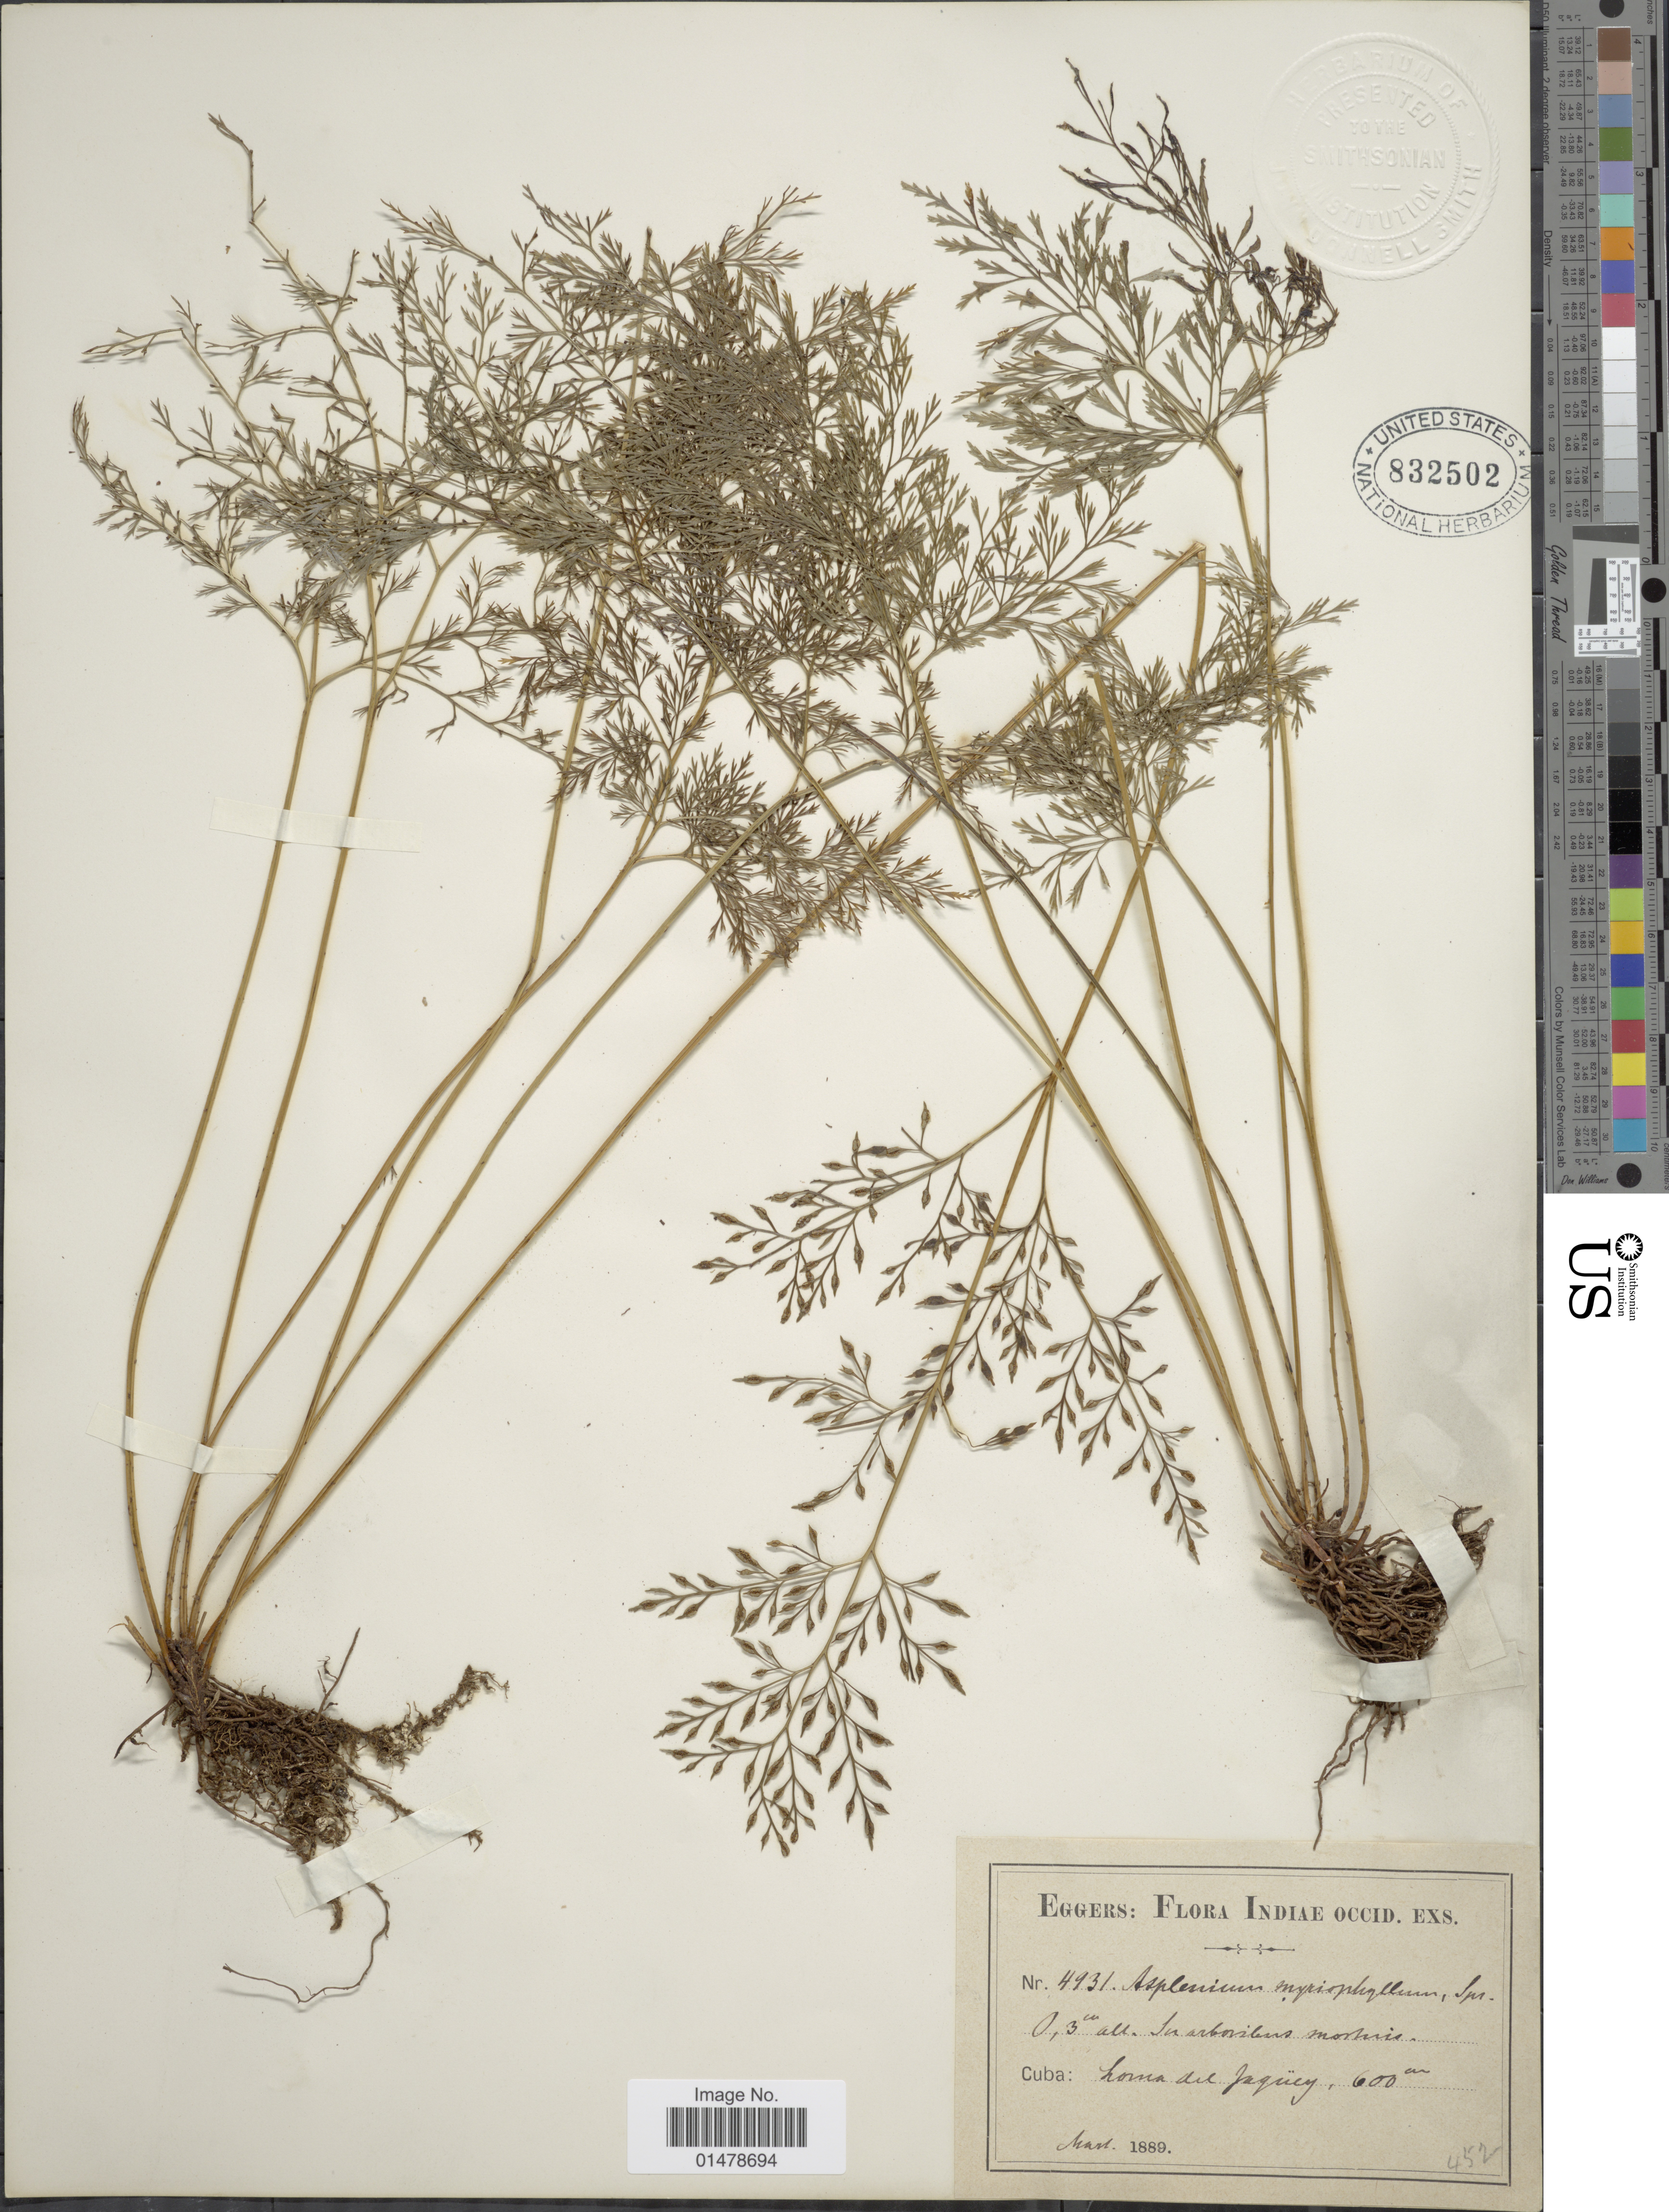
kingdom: Plantae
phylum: Tracheophyta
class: Polypodiopsida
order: Polypodiales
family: Pteridaceae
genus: Pteris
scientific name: Pteris hexagona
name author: (L.) Proctor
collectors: -. Eggers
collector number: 4931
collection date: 1889-03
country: Cuba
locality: Loma del Jaquey.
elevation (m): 600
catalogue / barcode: US 832502